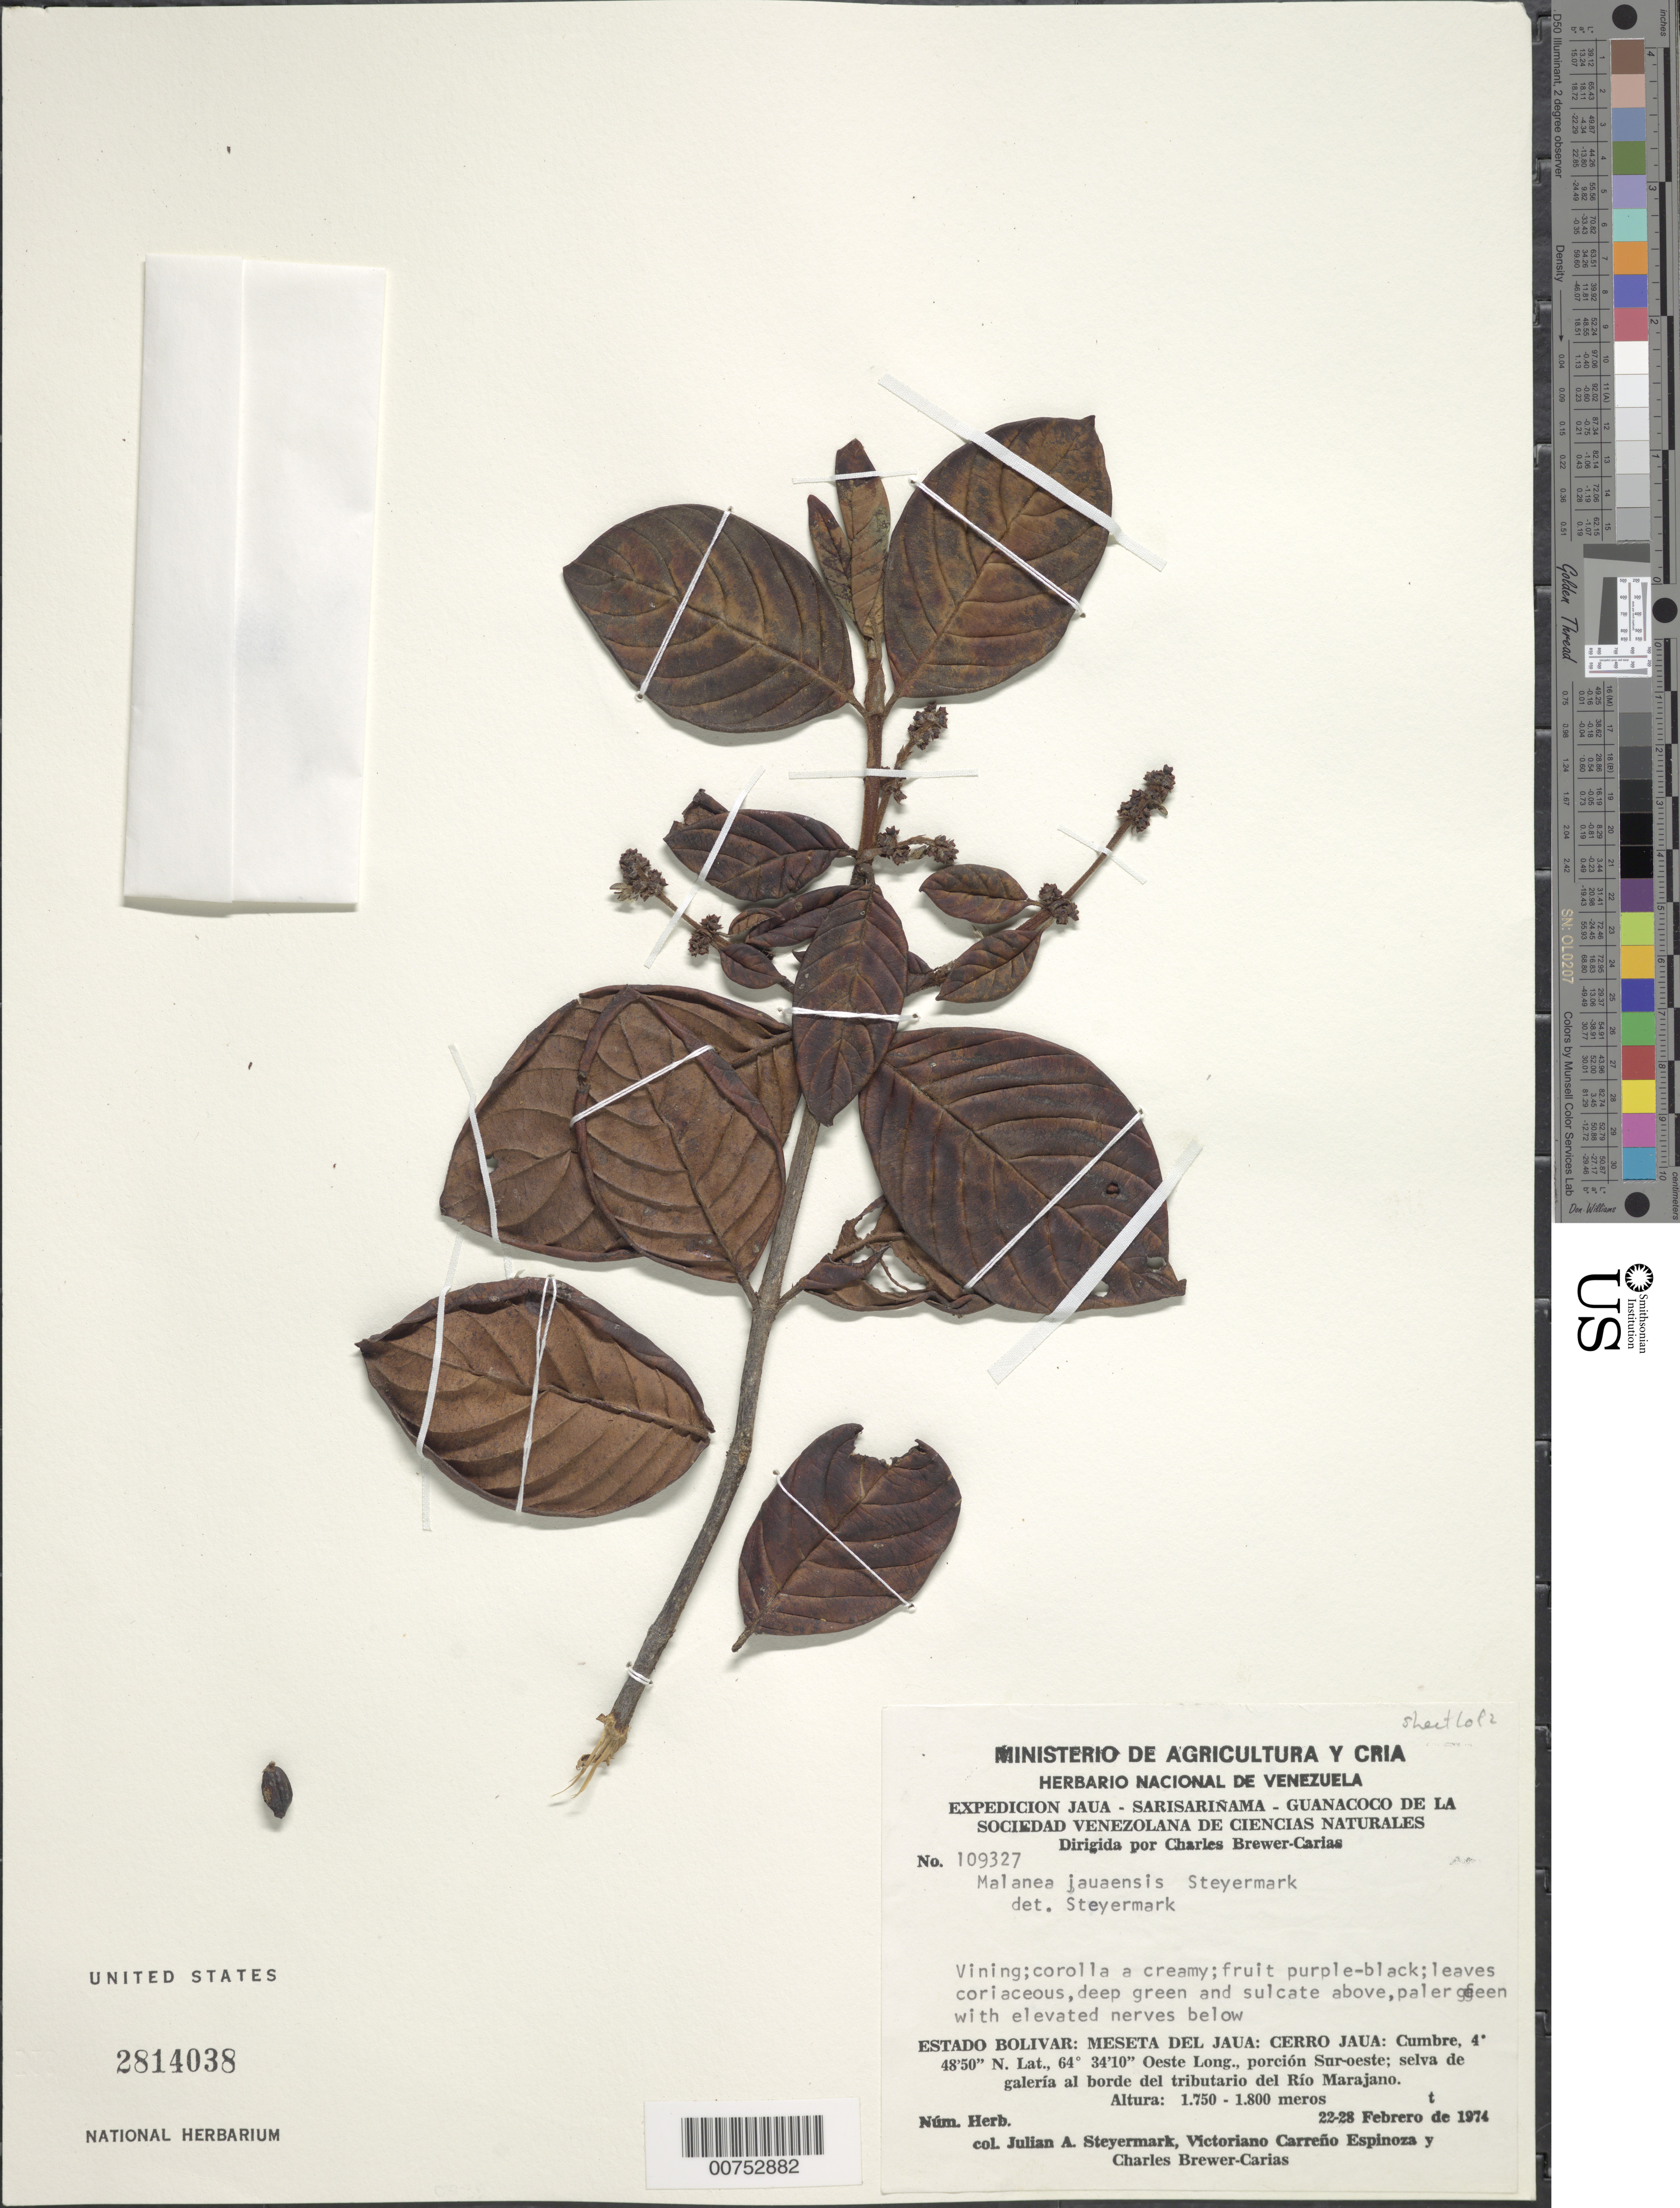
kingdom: Plantae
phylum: Tracheophyta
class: Magnoliopsida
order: Gentianales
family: Rubiaceae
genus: Malanea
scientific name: Malanea jauaensis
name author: Steyerm.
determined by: Steyermark, Julian A., (VEN)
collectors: J. Steyermark, V. Carreño E. & C. Brewer-Carias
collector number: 109327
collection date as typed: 22-Feb-74 to 28-Feb-74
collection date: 1974-02-22/1974-02-28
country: Venezuela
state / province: Bolívar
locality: Meseta del Jaua: Cerro Jaua, tributarío del Río Marajano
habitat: Selva de galeria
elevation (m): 1750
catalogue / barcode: US 2814038